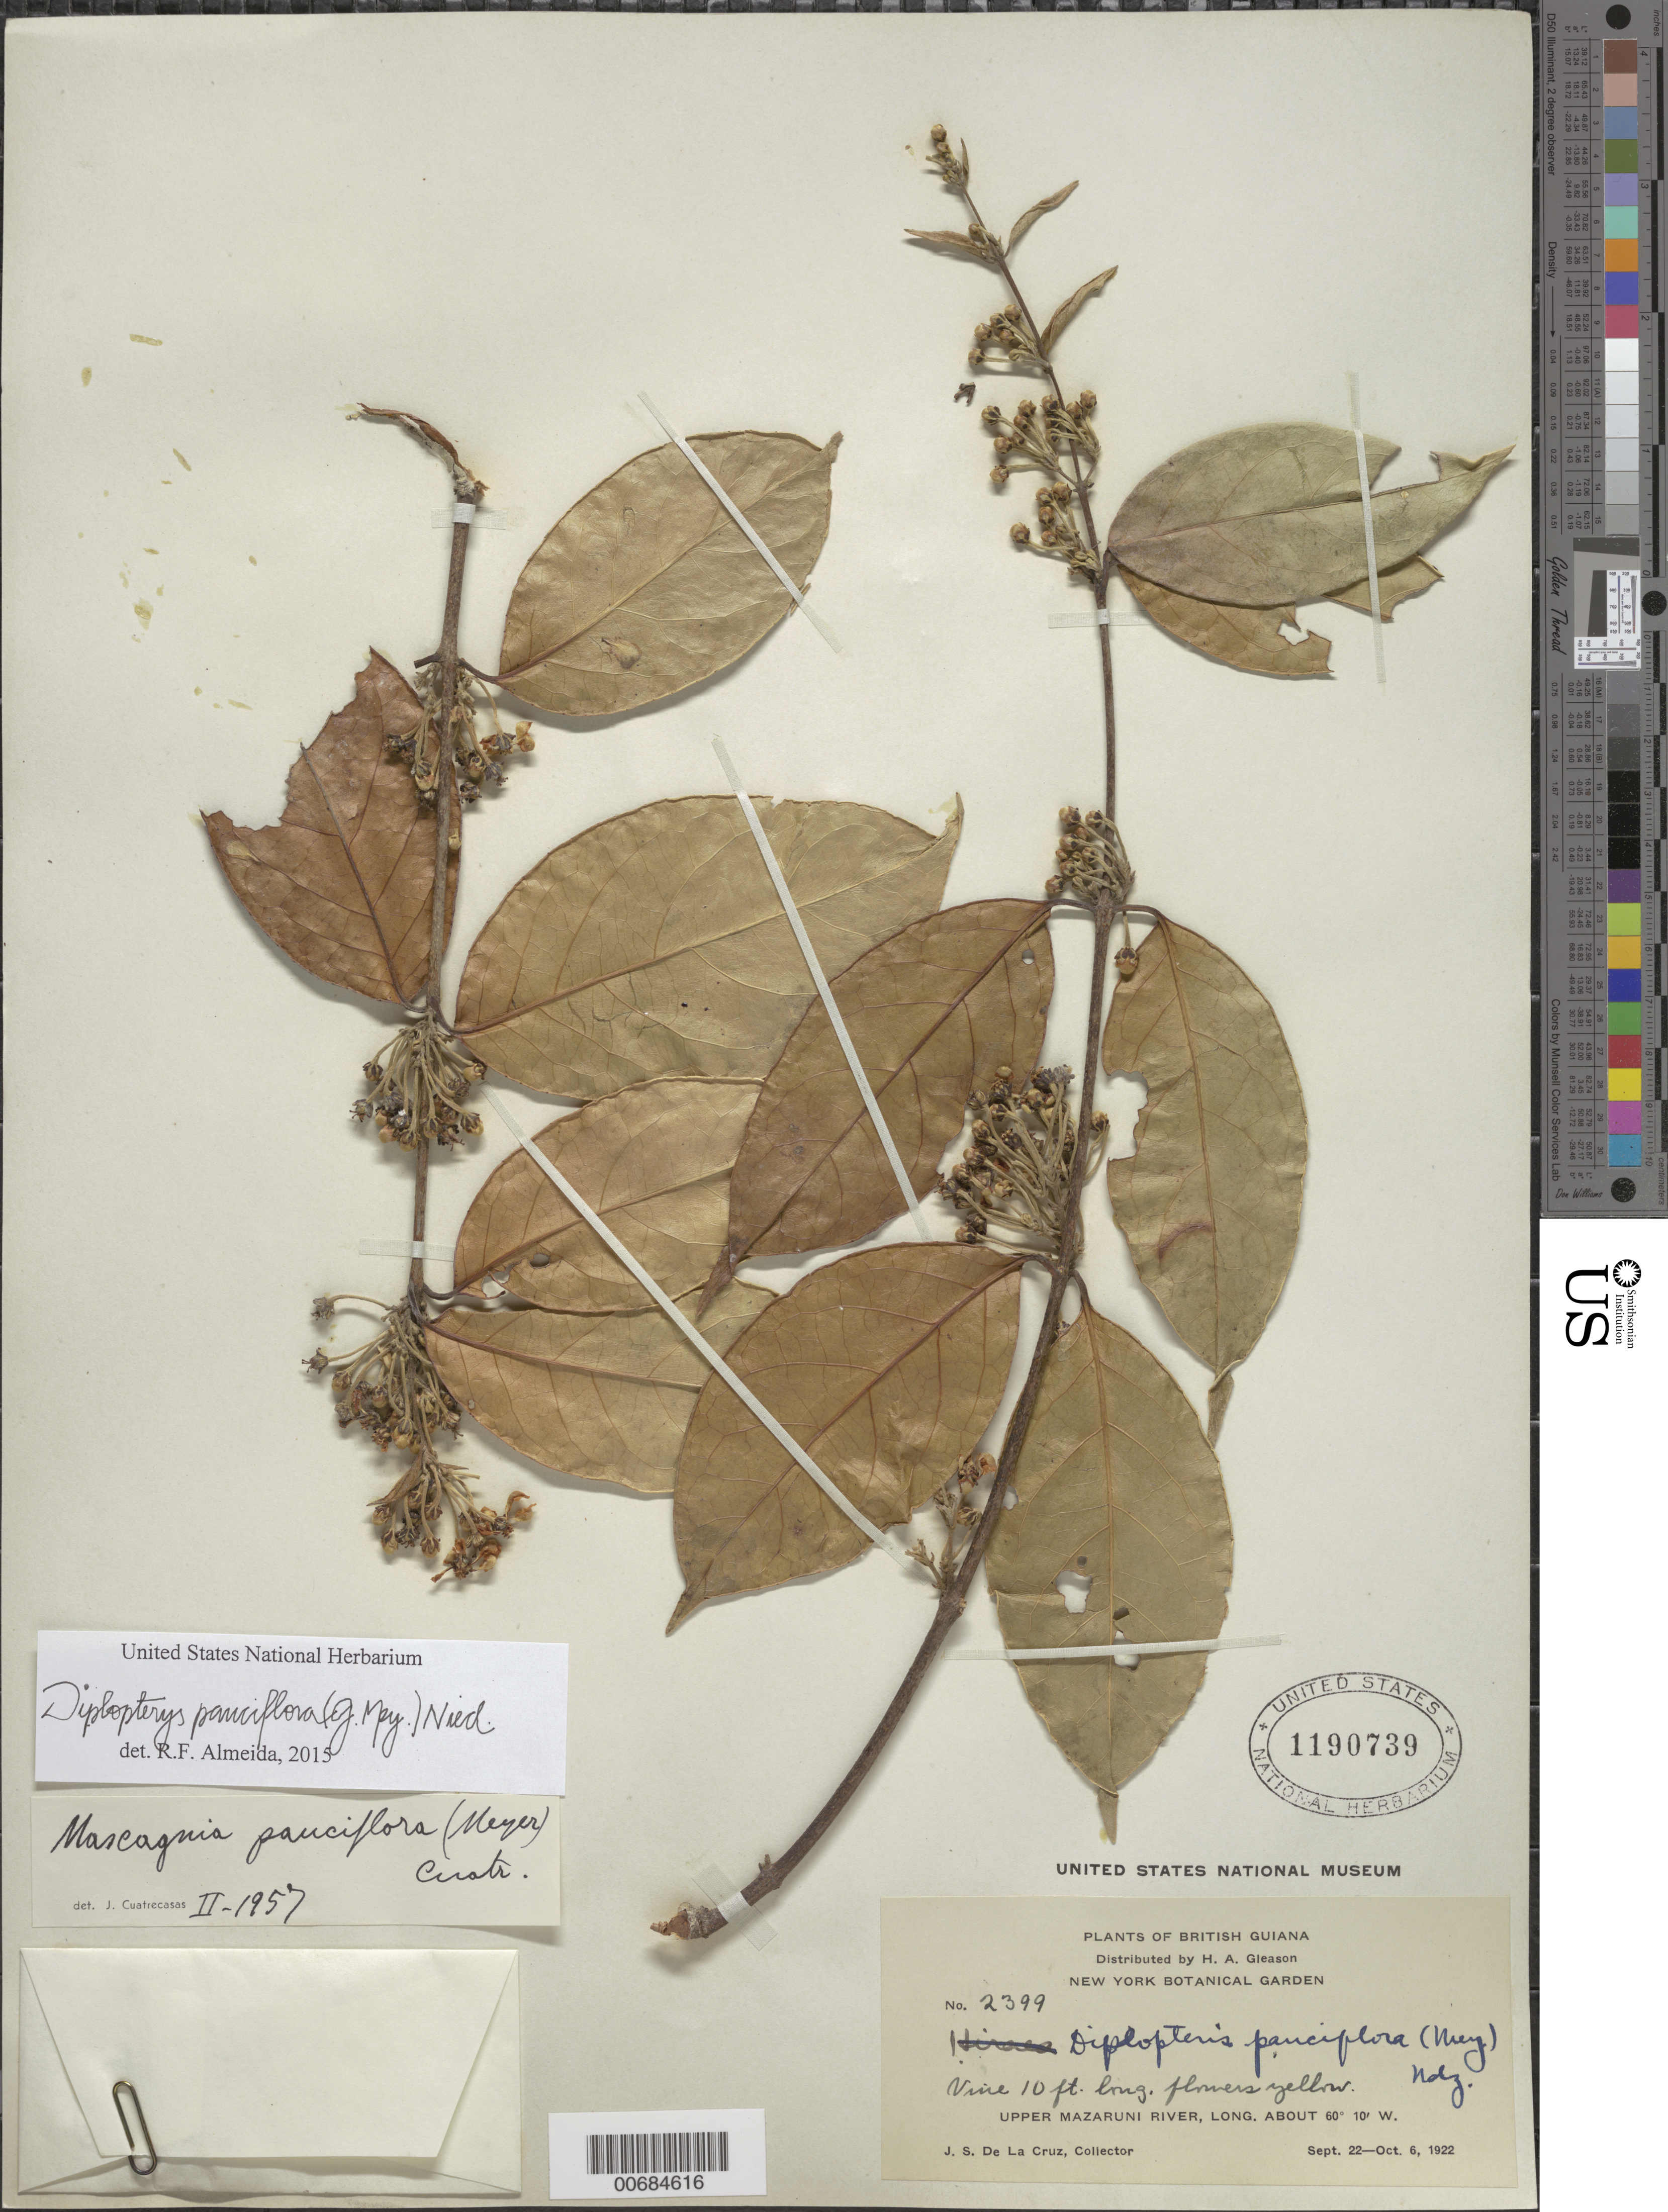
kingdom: Plantae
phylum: Tracheophyta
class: Magnoliopsida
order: Malpighiales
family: Malpighiaceae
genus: Diplopterys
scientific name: Diplopterys pauciflora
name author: (G. Mey.) Nied.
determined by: De Almeida, R. F., (HUEFS), Universidade Estadual de Feira de Santana (BRAZIL)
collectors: J. S. de la Cruz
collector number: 2399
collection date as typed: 22-Sep-22 to 6-Oct-22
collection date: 1922-09-22/1922-10-06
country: Guyana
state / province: Cuyuni-Mazaruni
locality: Upper Mazaruni R.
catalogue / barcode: US 1190739